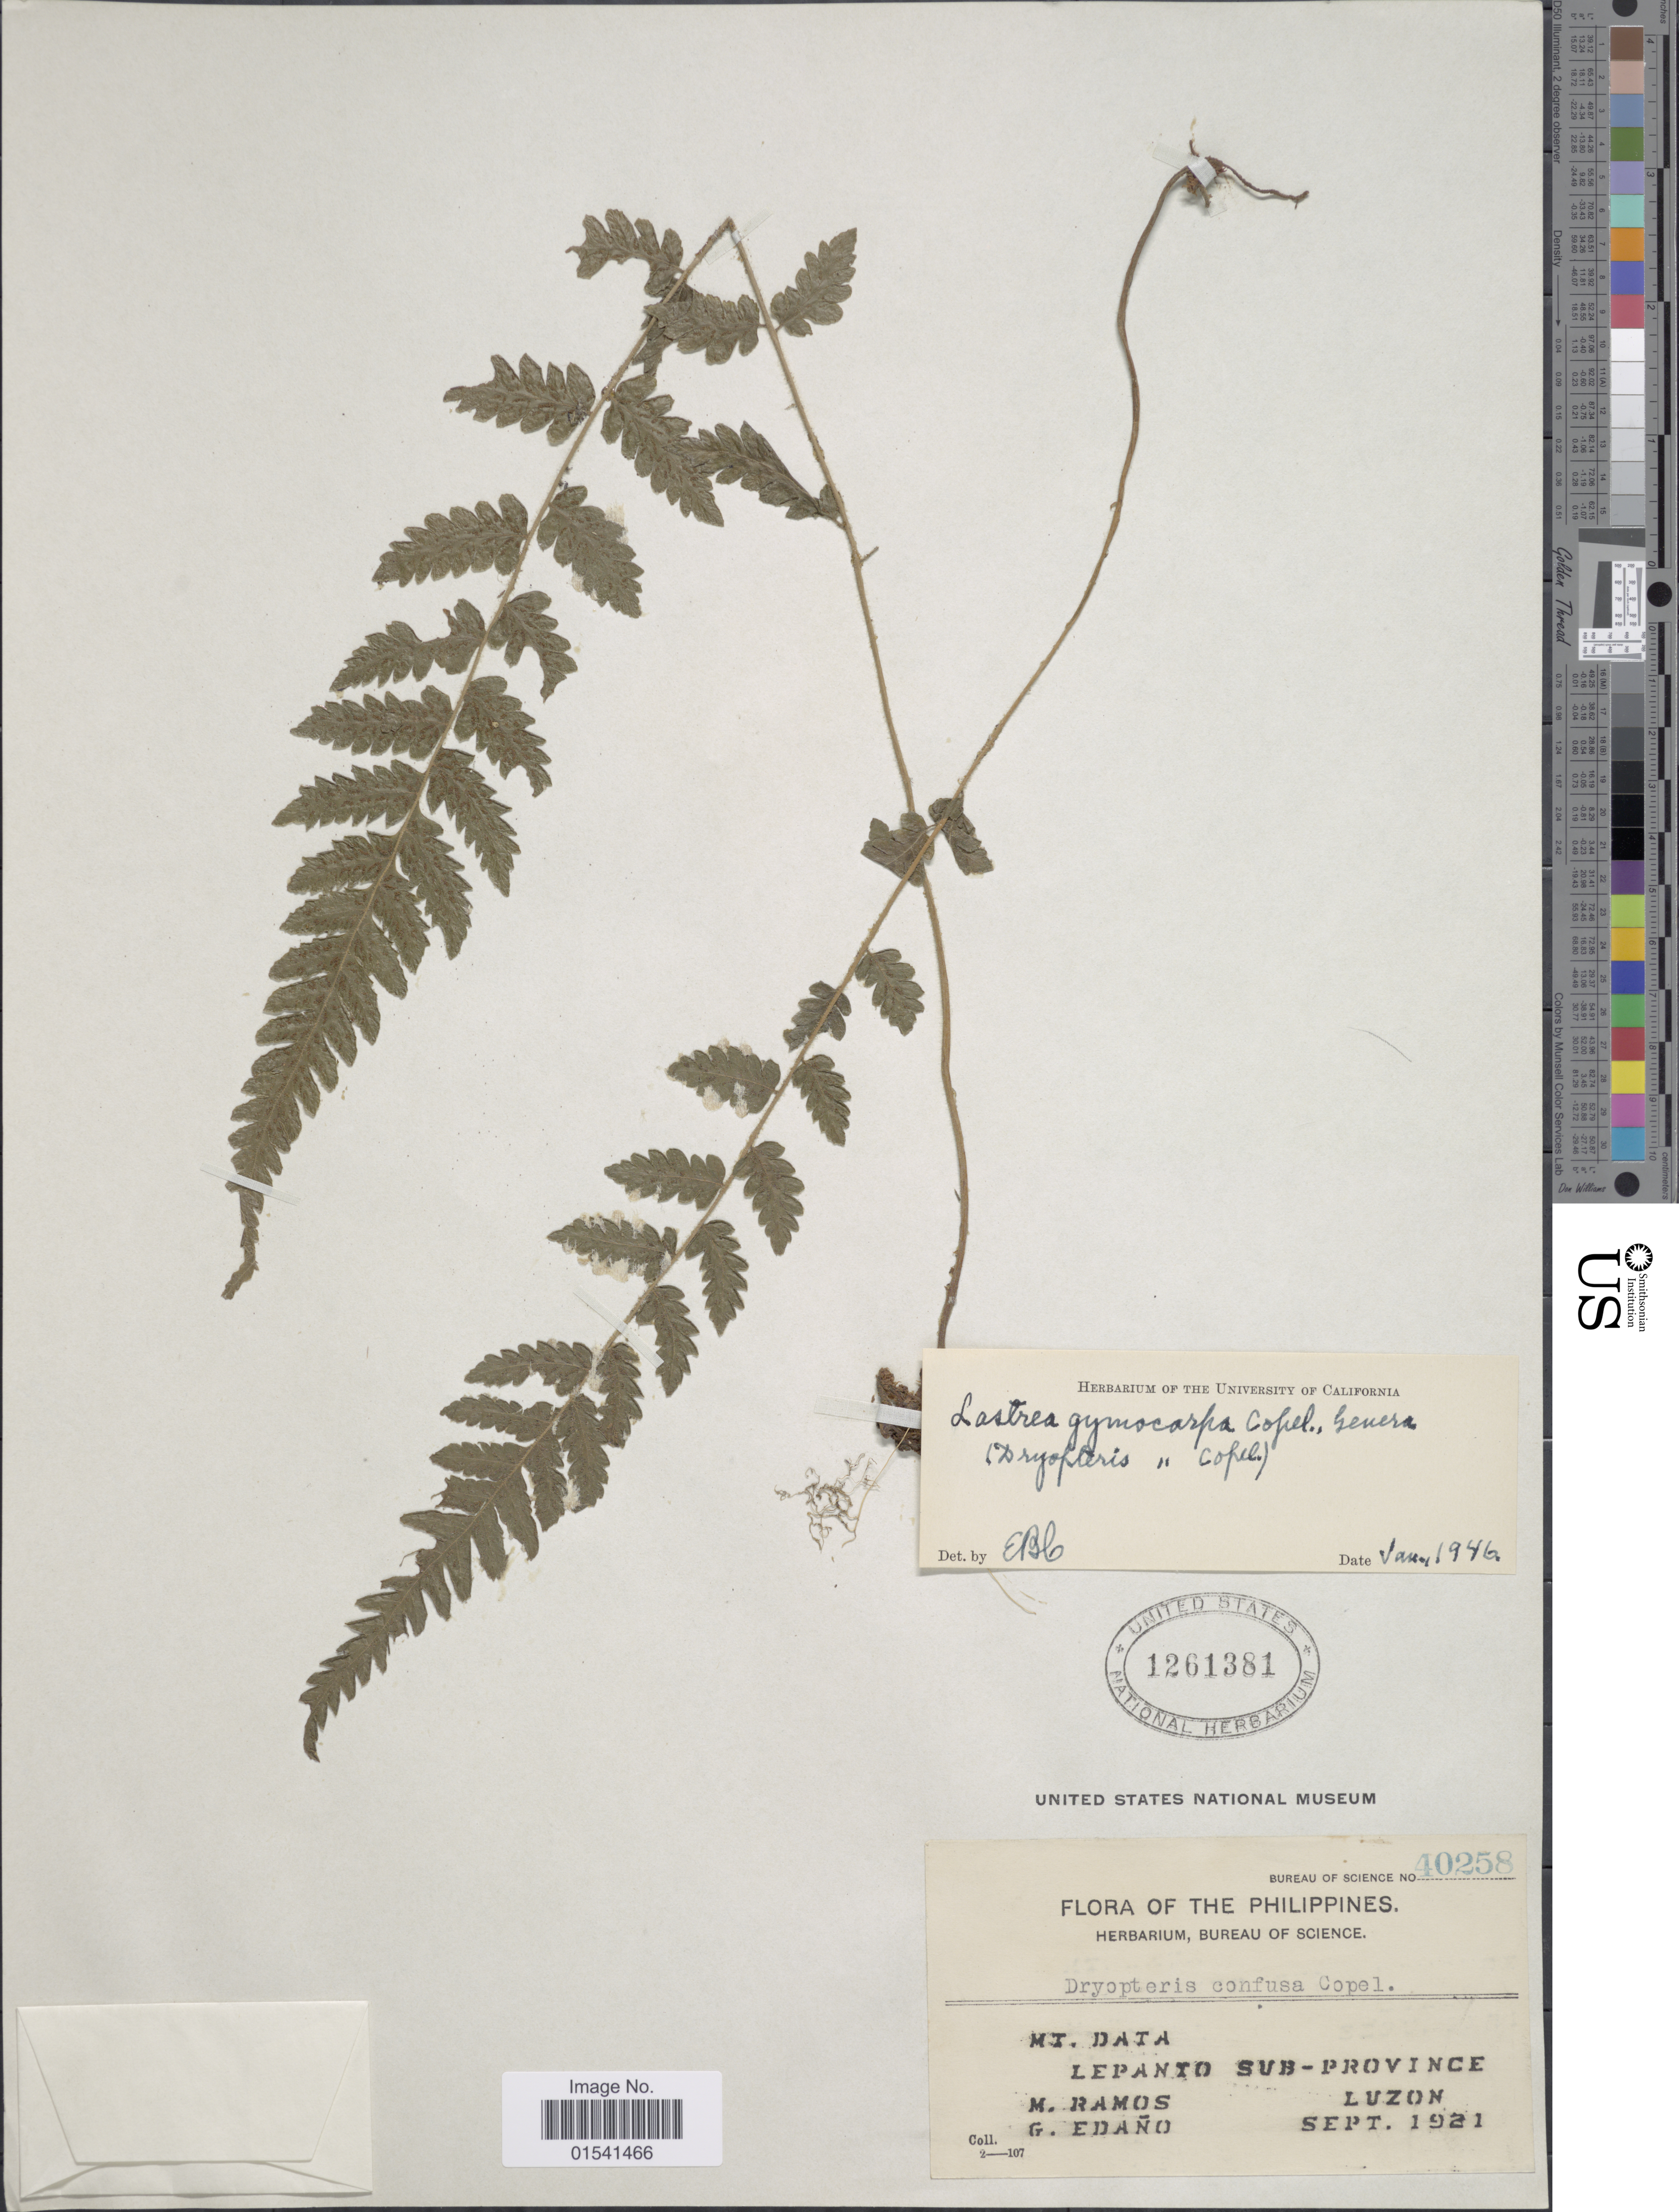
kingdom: Plantae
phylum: Tracheophyta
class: Polypodiopsida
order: Polypodiales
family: Thelypteridaceae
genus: Stegnogramma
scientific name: Stegnogramma gymnocarpa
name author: (Copel.) K. Iwats.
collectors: M. Ramos & G. Edaño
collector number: Bureau of Science 40258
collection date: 1921-09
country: Philippines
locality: Mt Data Lepanto Sub-province, Luzon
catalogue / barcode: US 1261381